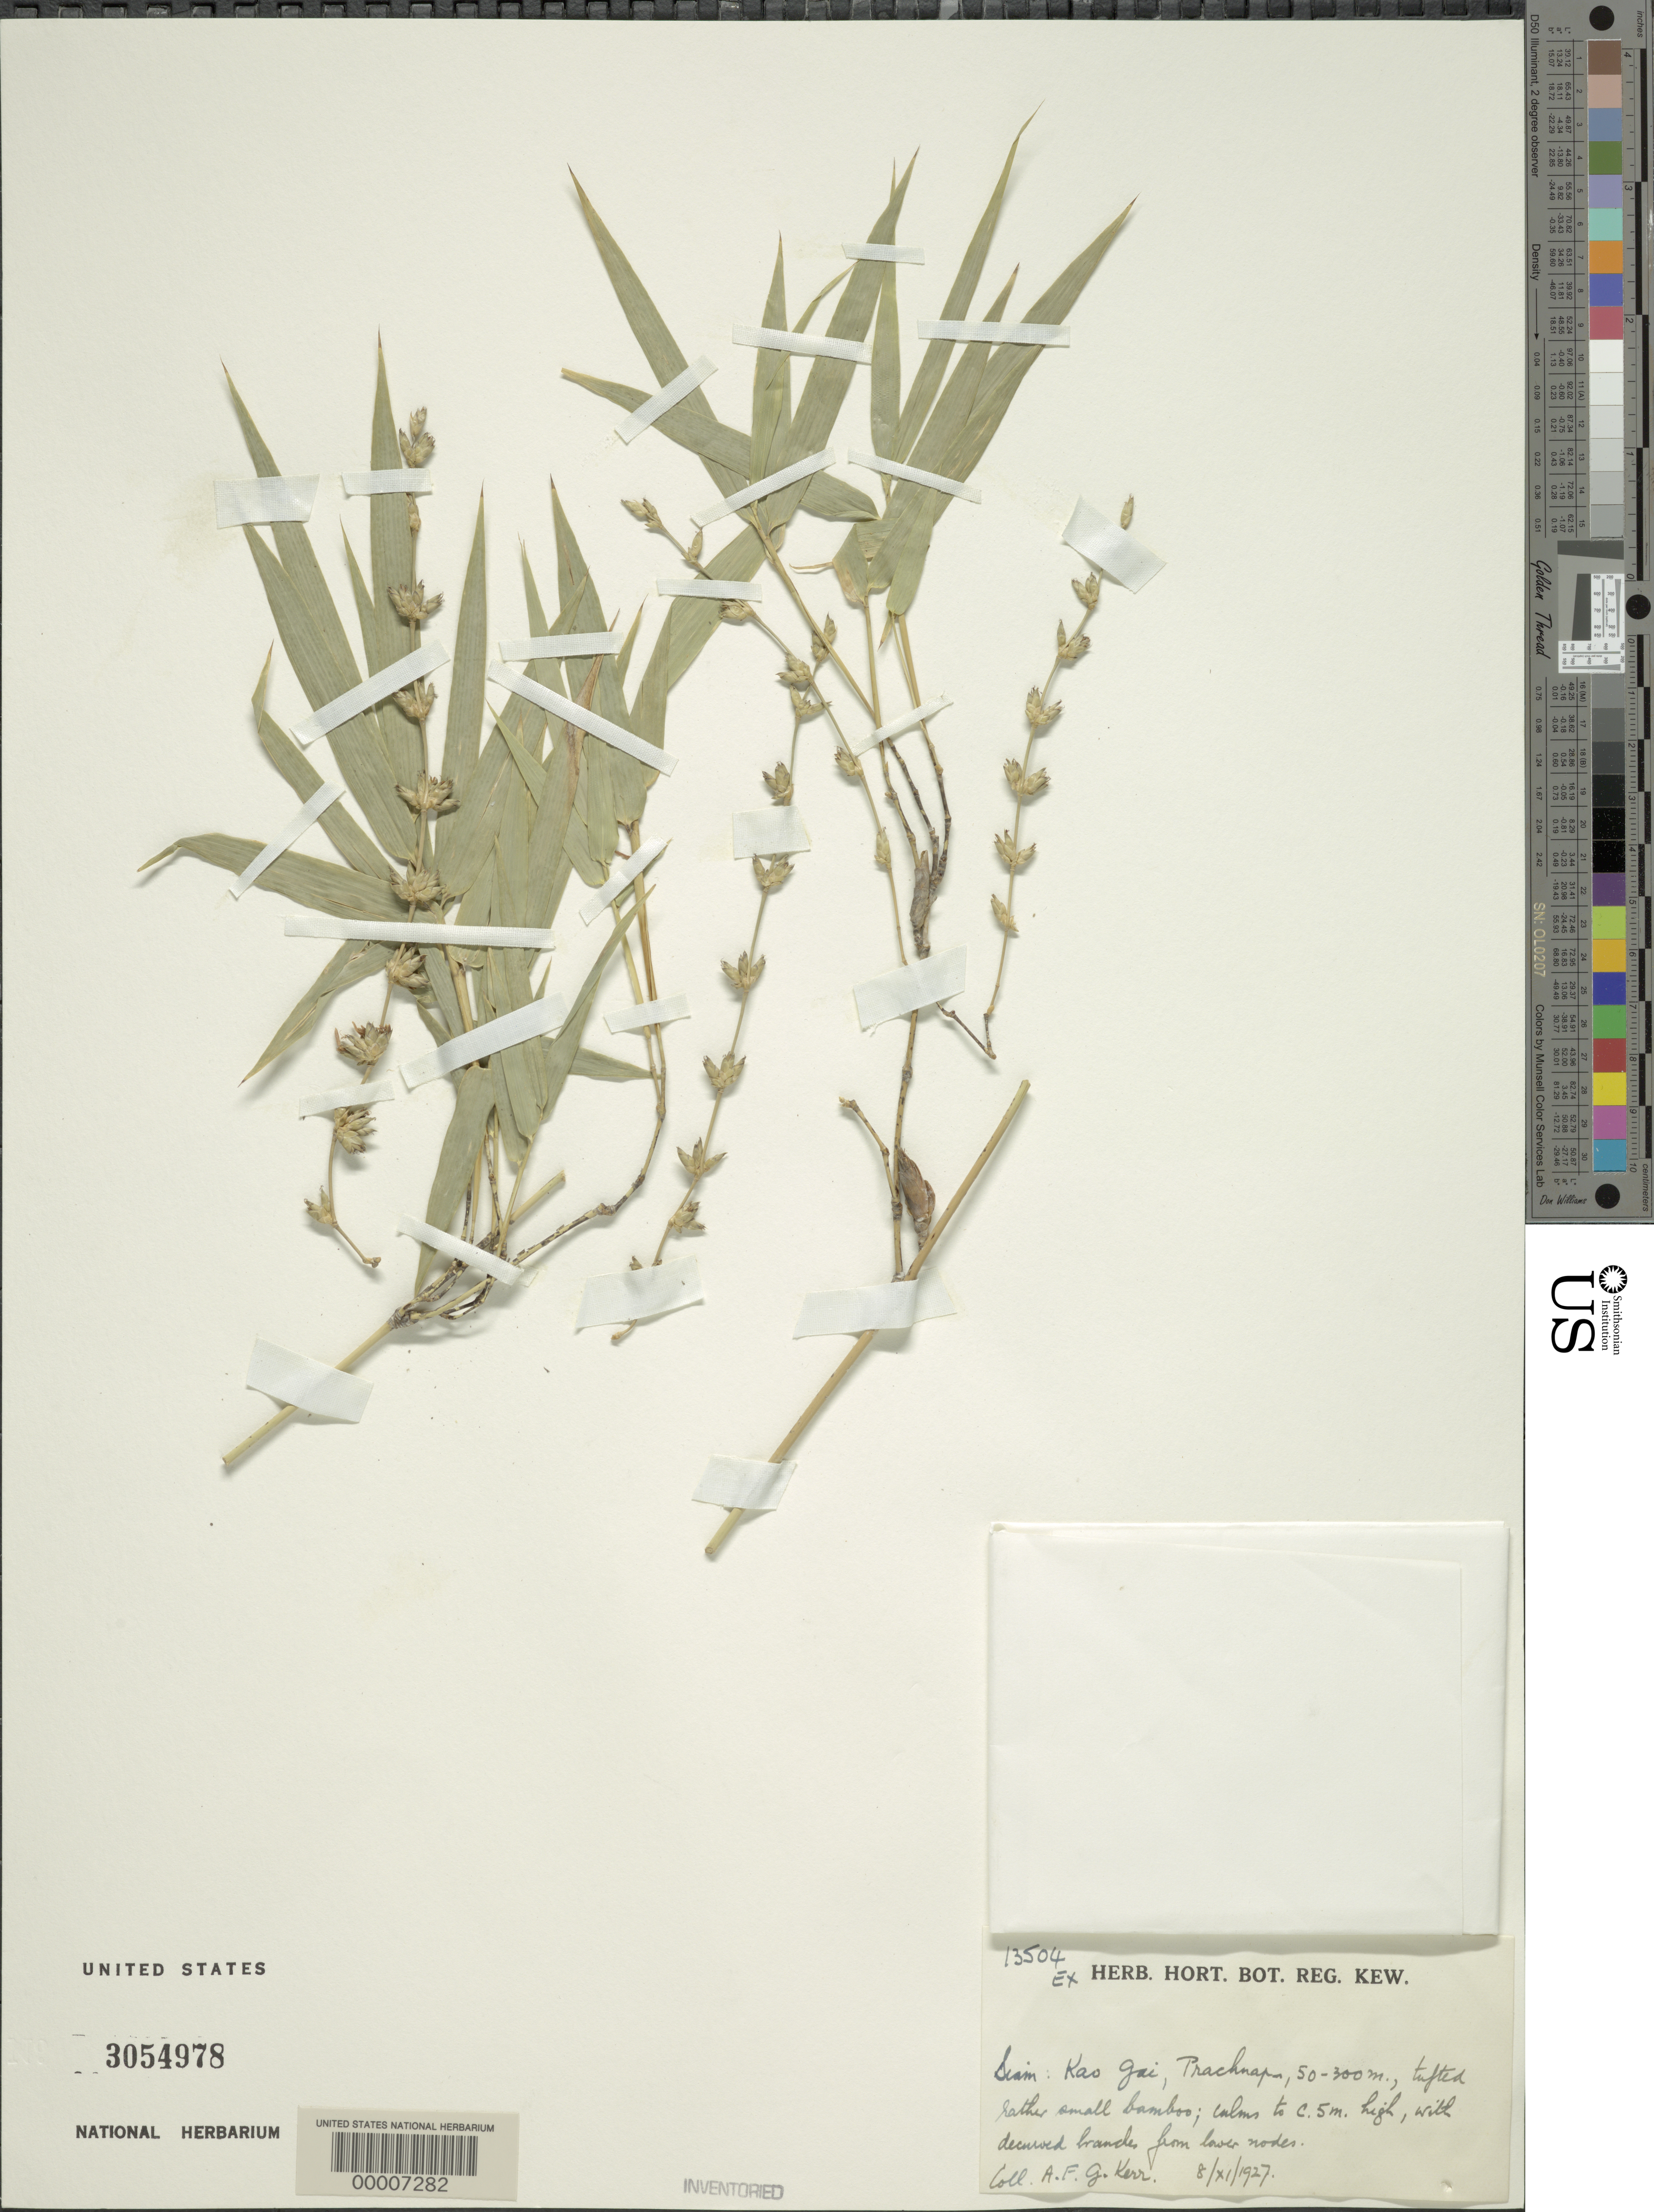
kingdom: Plantae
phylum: Tracheophyta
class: Liliopsida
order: Poales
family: Poaceae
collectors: A. F. G. Kerr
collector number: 13504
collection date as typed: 08 Nov 1927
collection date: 1927-11-08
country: Thailand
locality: Kao gai, prachnapa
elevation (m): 50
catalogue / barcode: US 3054978